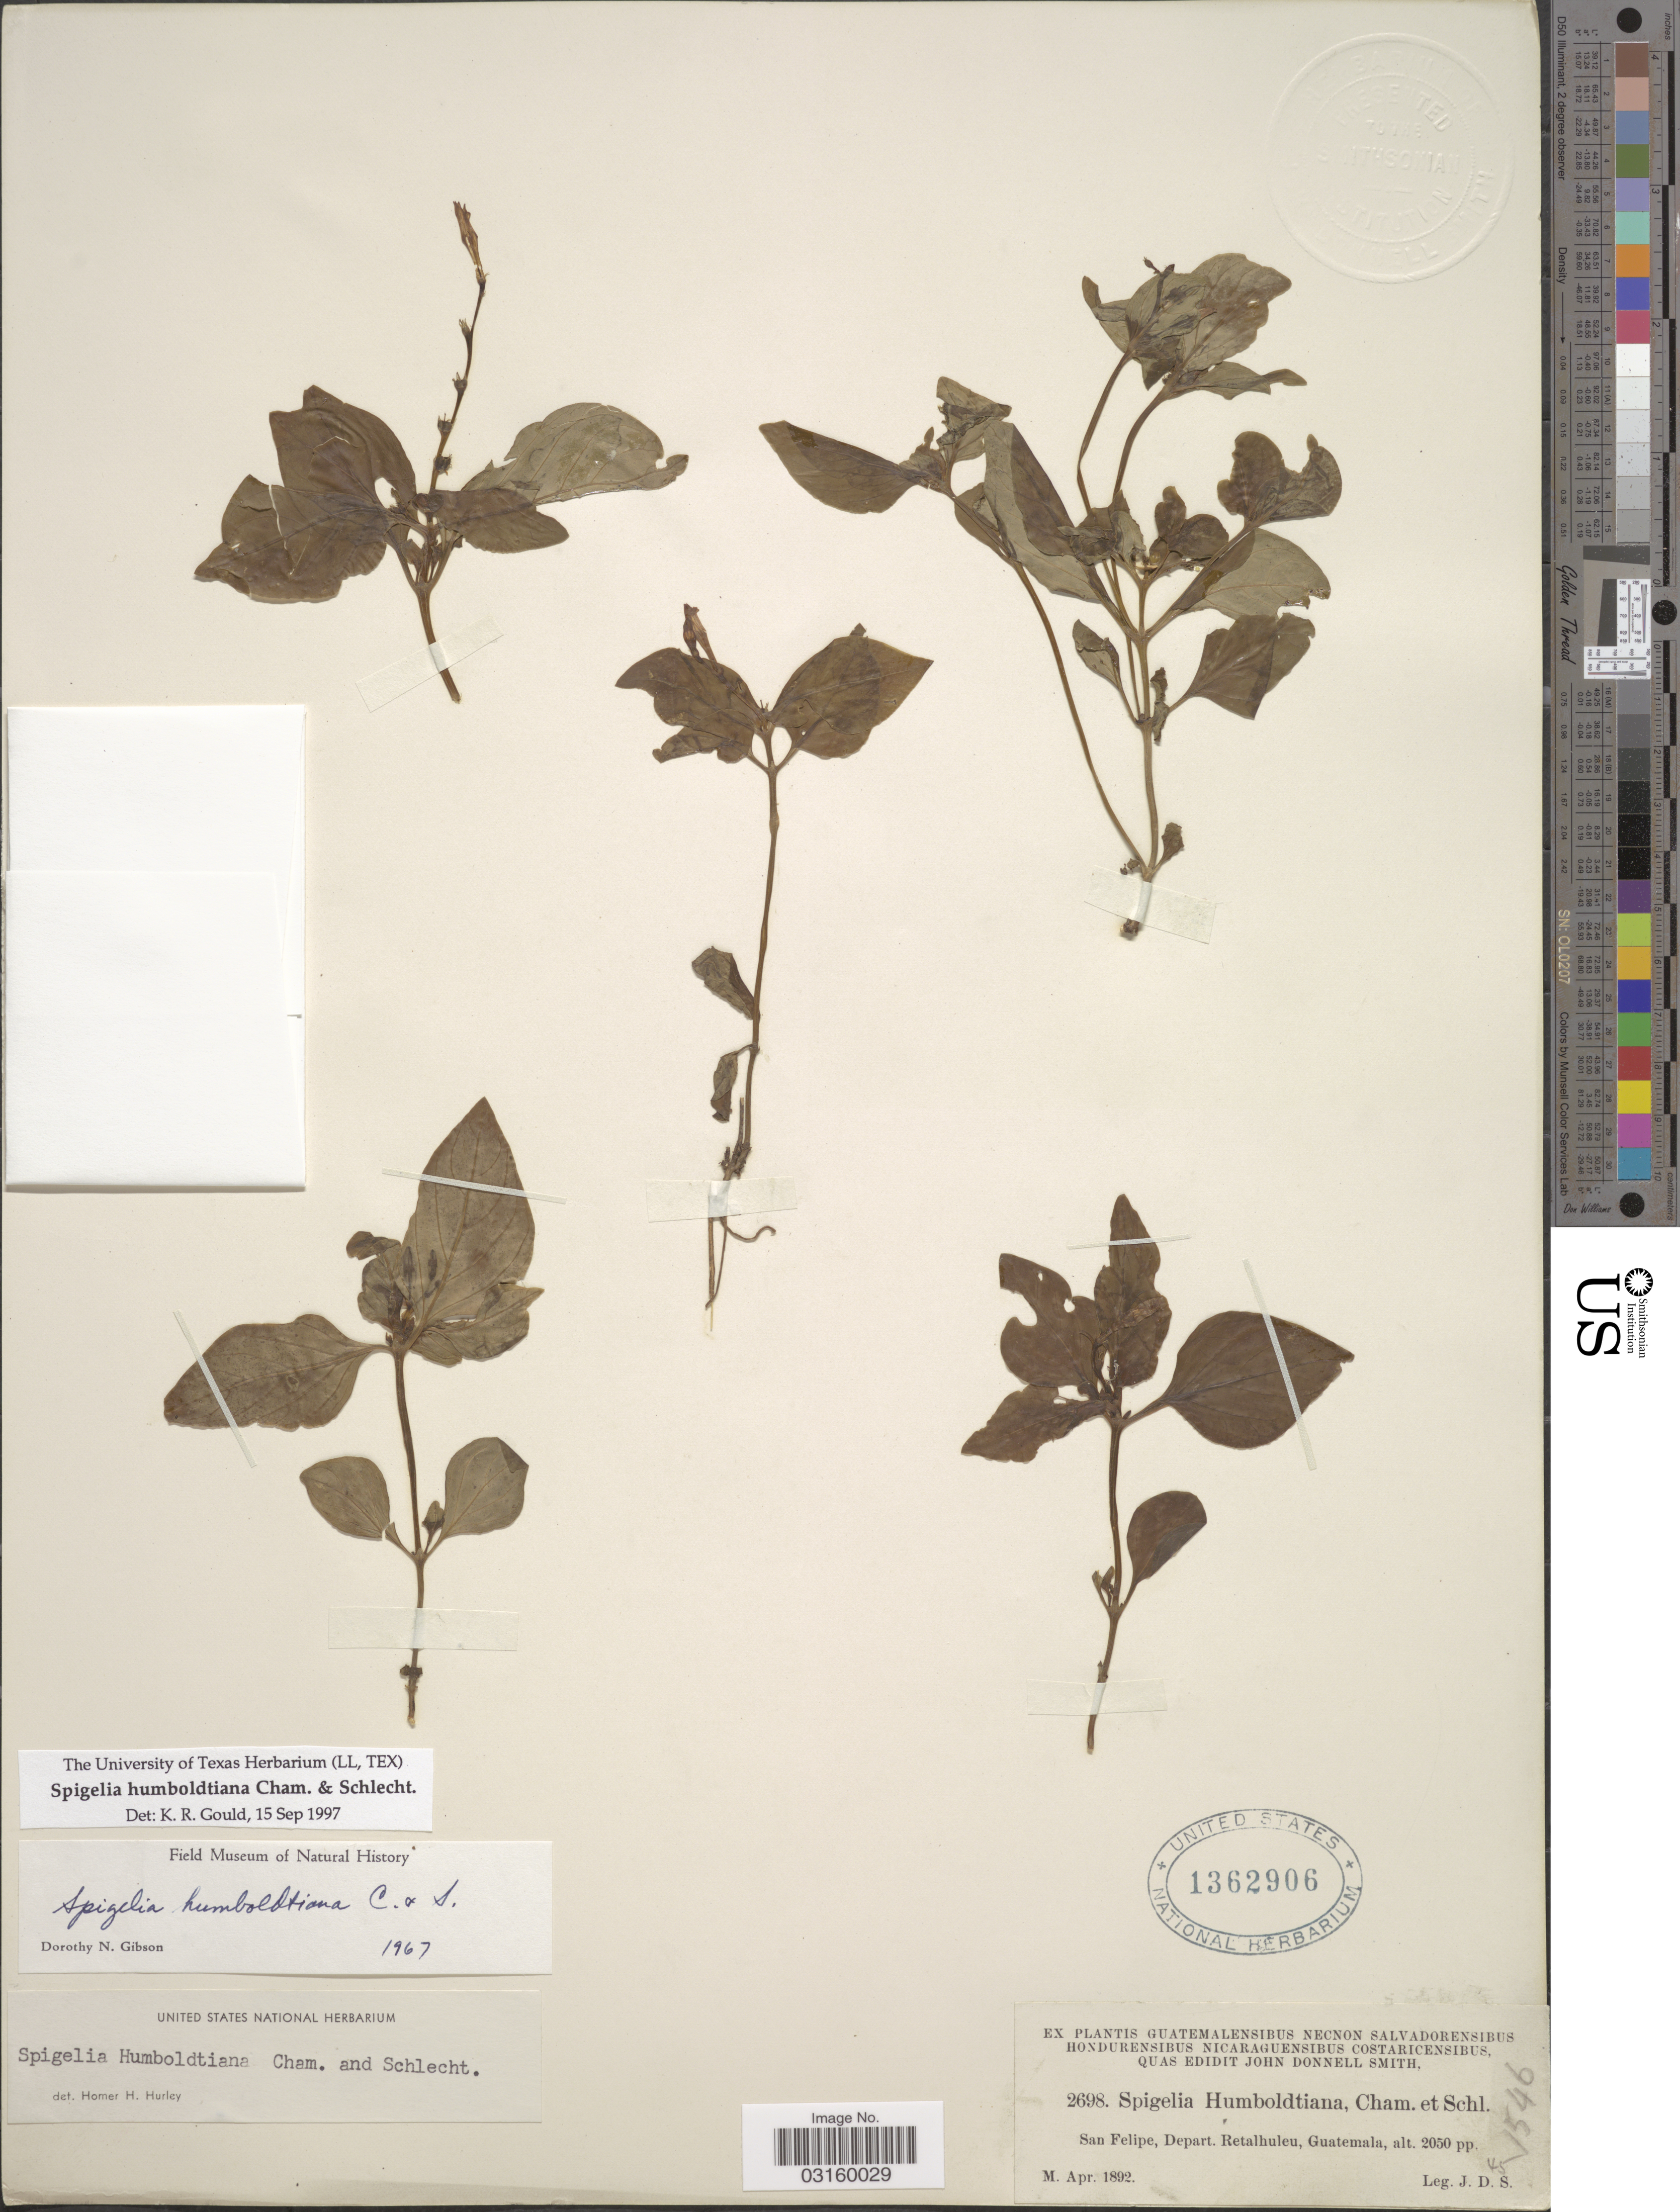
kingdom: Plantae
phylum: Tracheophyta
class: Magnoliopsida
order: Gentianales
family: Loganiaceae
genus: Spigelia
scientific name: Spigelia humboldtiana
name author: Cham. & Schltdl.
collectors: J. Donnell Smith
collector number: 2698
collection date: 1892-04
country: Guatemala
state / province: Retalhuleu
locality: San Felipe, Depart. Retalhuleu.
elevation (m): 625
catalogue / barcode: US 1362906